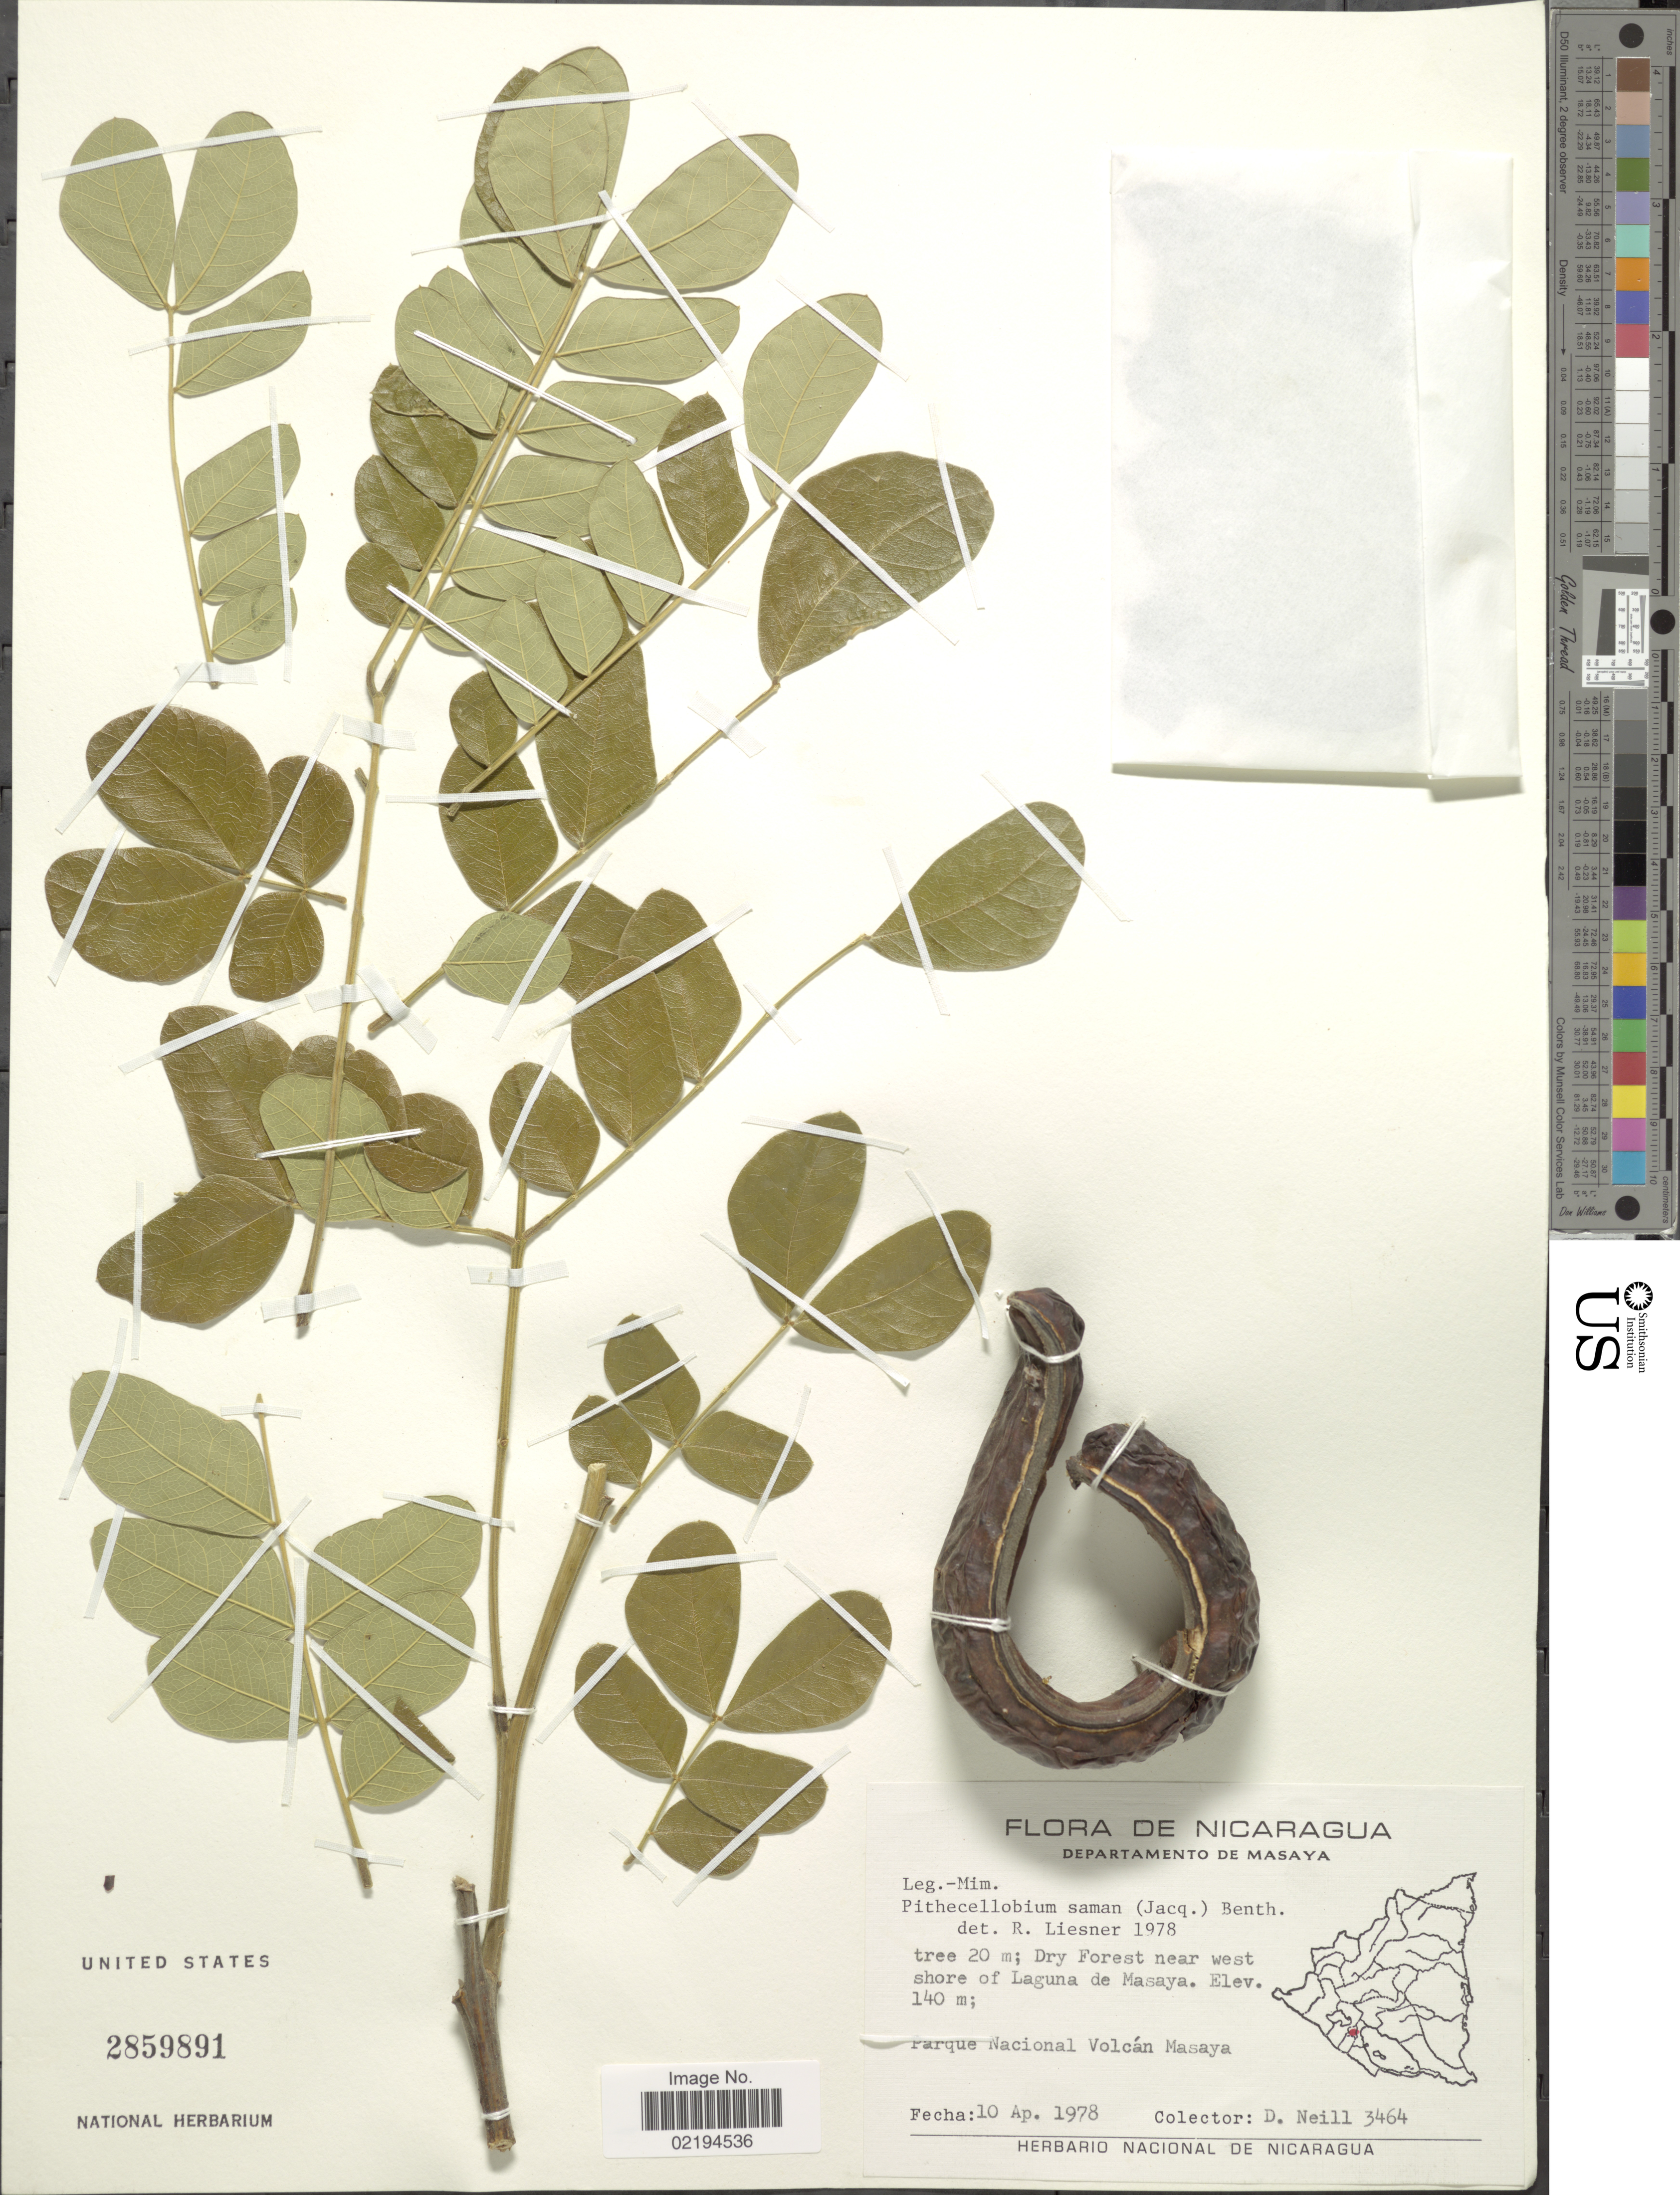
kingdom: Plantae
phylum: Tracheophyta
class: Magnoliopsida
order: Fabales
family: Fabaceae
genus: Samanea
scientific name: Samanea saman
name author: (Jacq.) Merr.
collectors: D. Neill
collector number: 3464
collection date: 1978-04-10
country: Nicaragua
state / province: Masaya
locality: Dry forest near west shore of Laguna de Masaya, Parque Nacional Volcan Masaya.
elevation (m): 140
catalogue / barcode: US 2859891